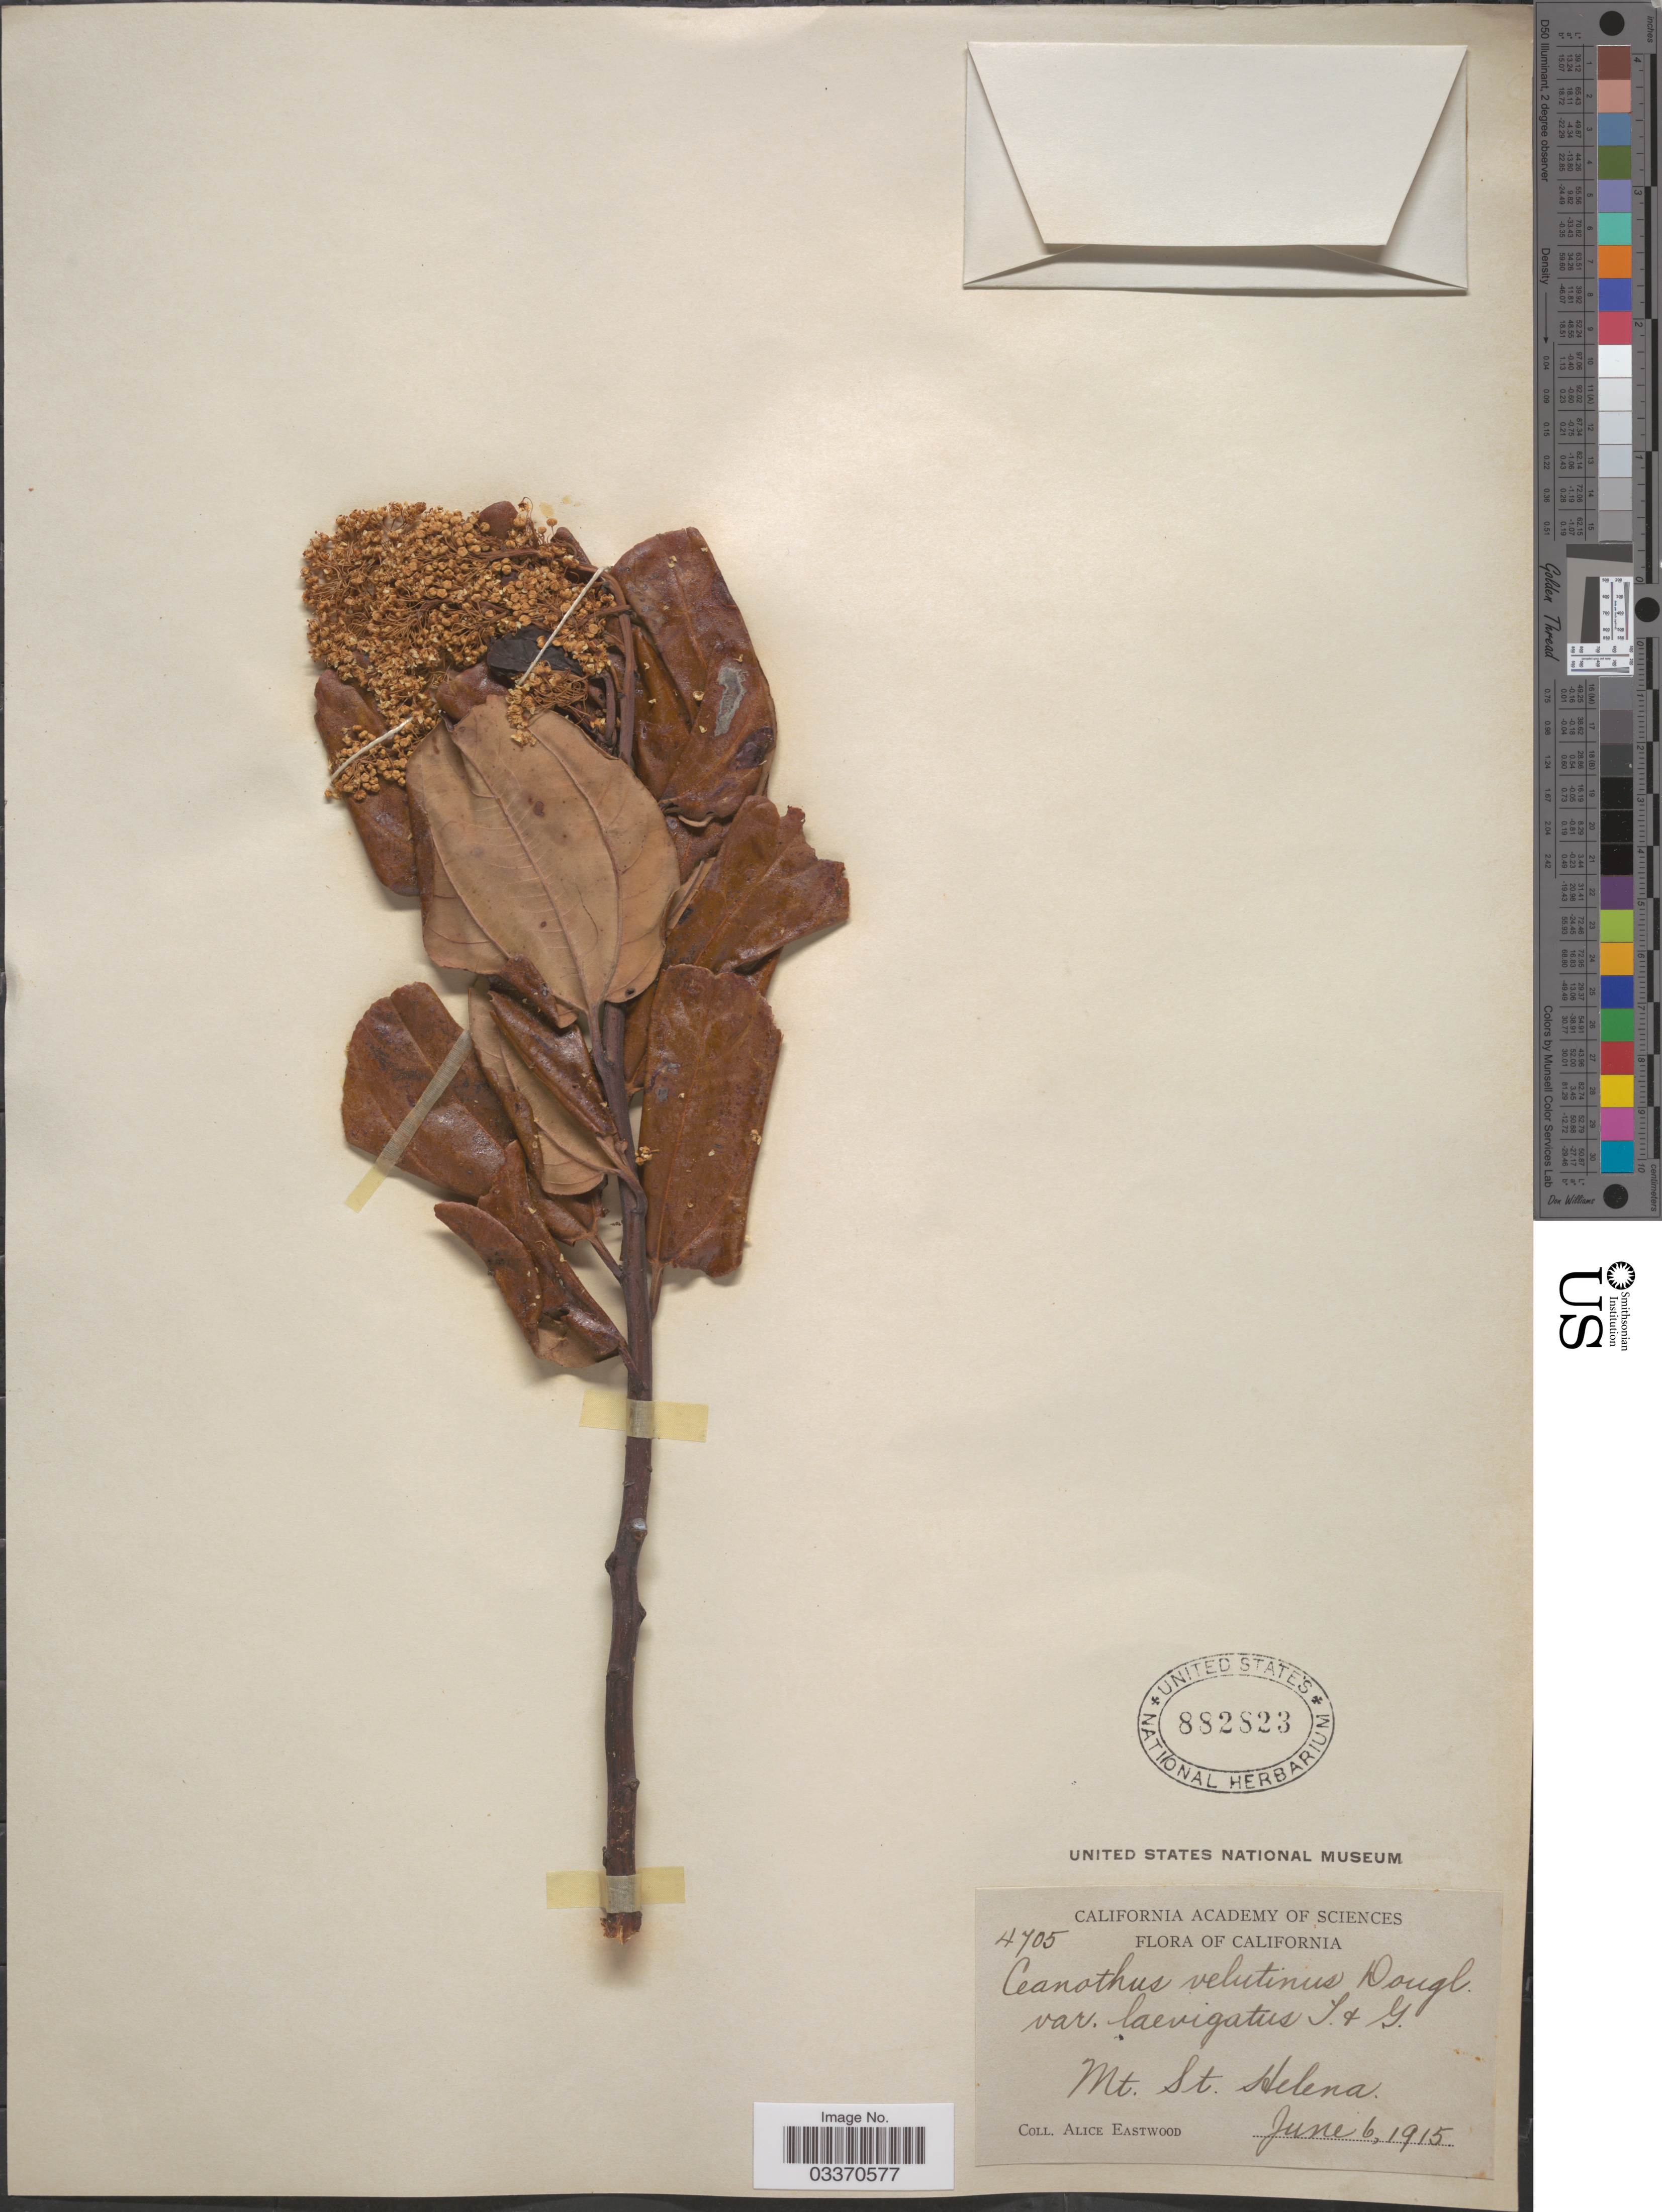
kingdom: Plantae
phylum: Tracheophyta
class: Magnoliopsida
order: Rosales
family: Rhamnaceae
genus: Ceanothus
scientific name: Ceanothus velutinus var. laevigatus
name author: Torr. & A. Gray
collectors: A. Eastwood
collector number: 4705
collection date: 1915-06-06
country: United States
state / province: California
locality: Mt. St. Helena.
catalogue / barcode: US 882823